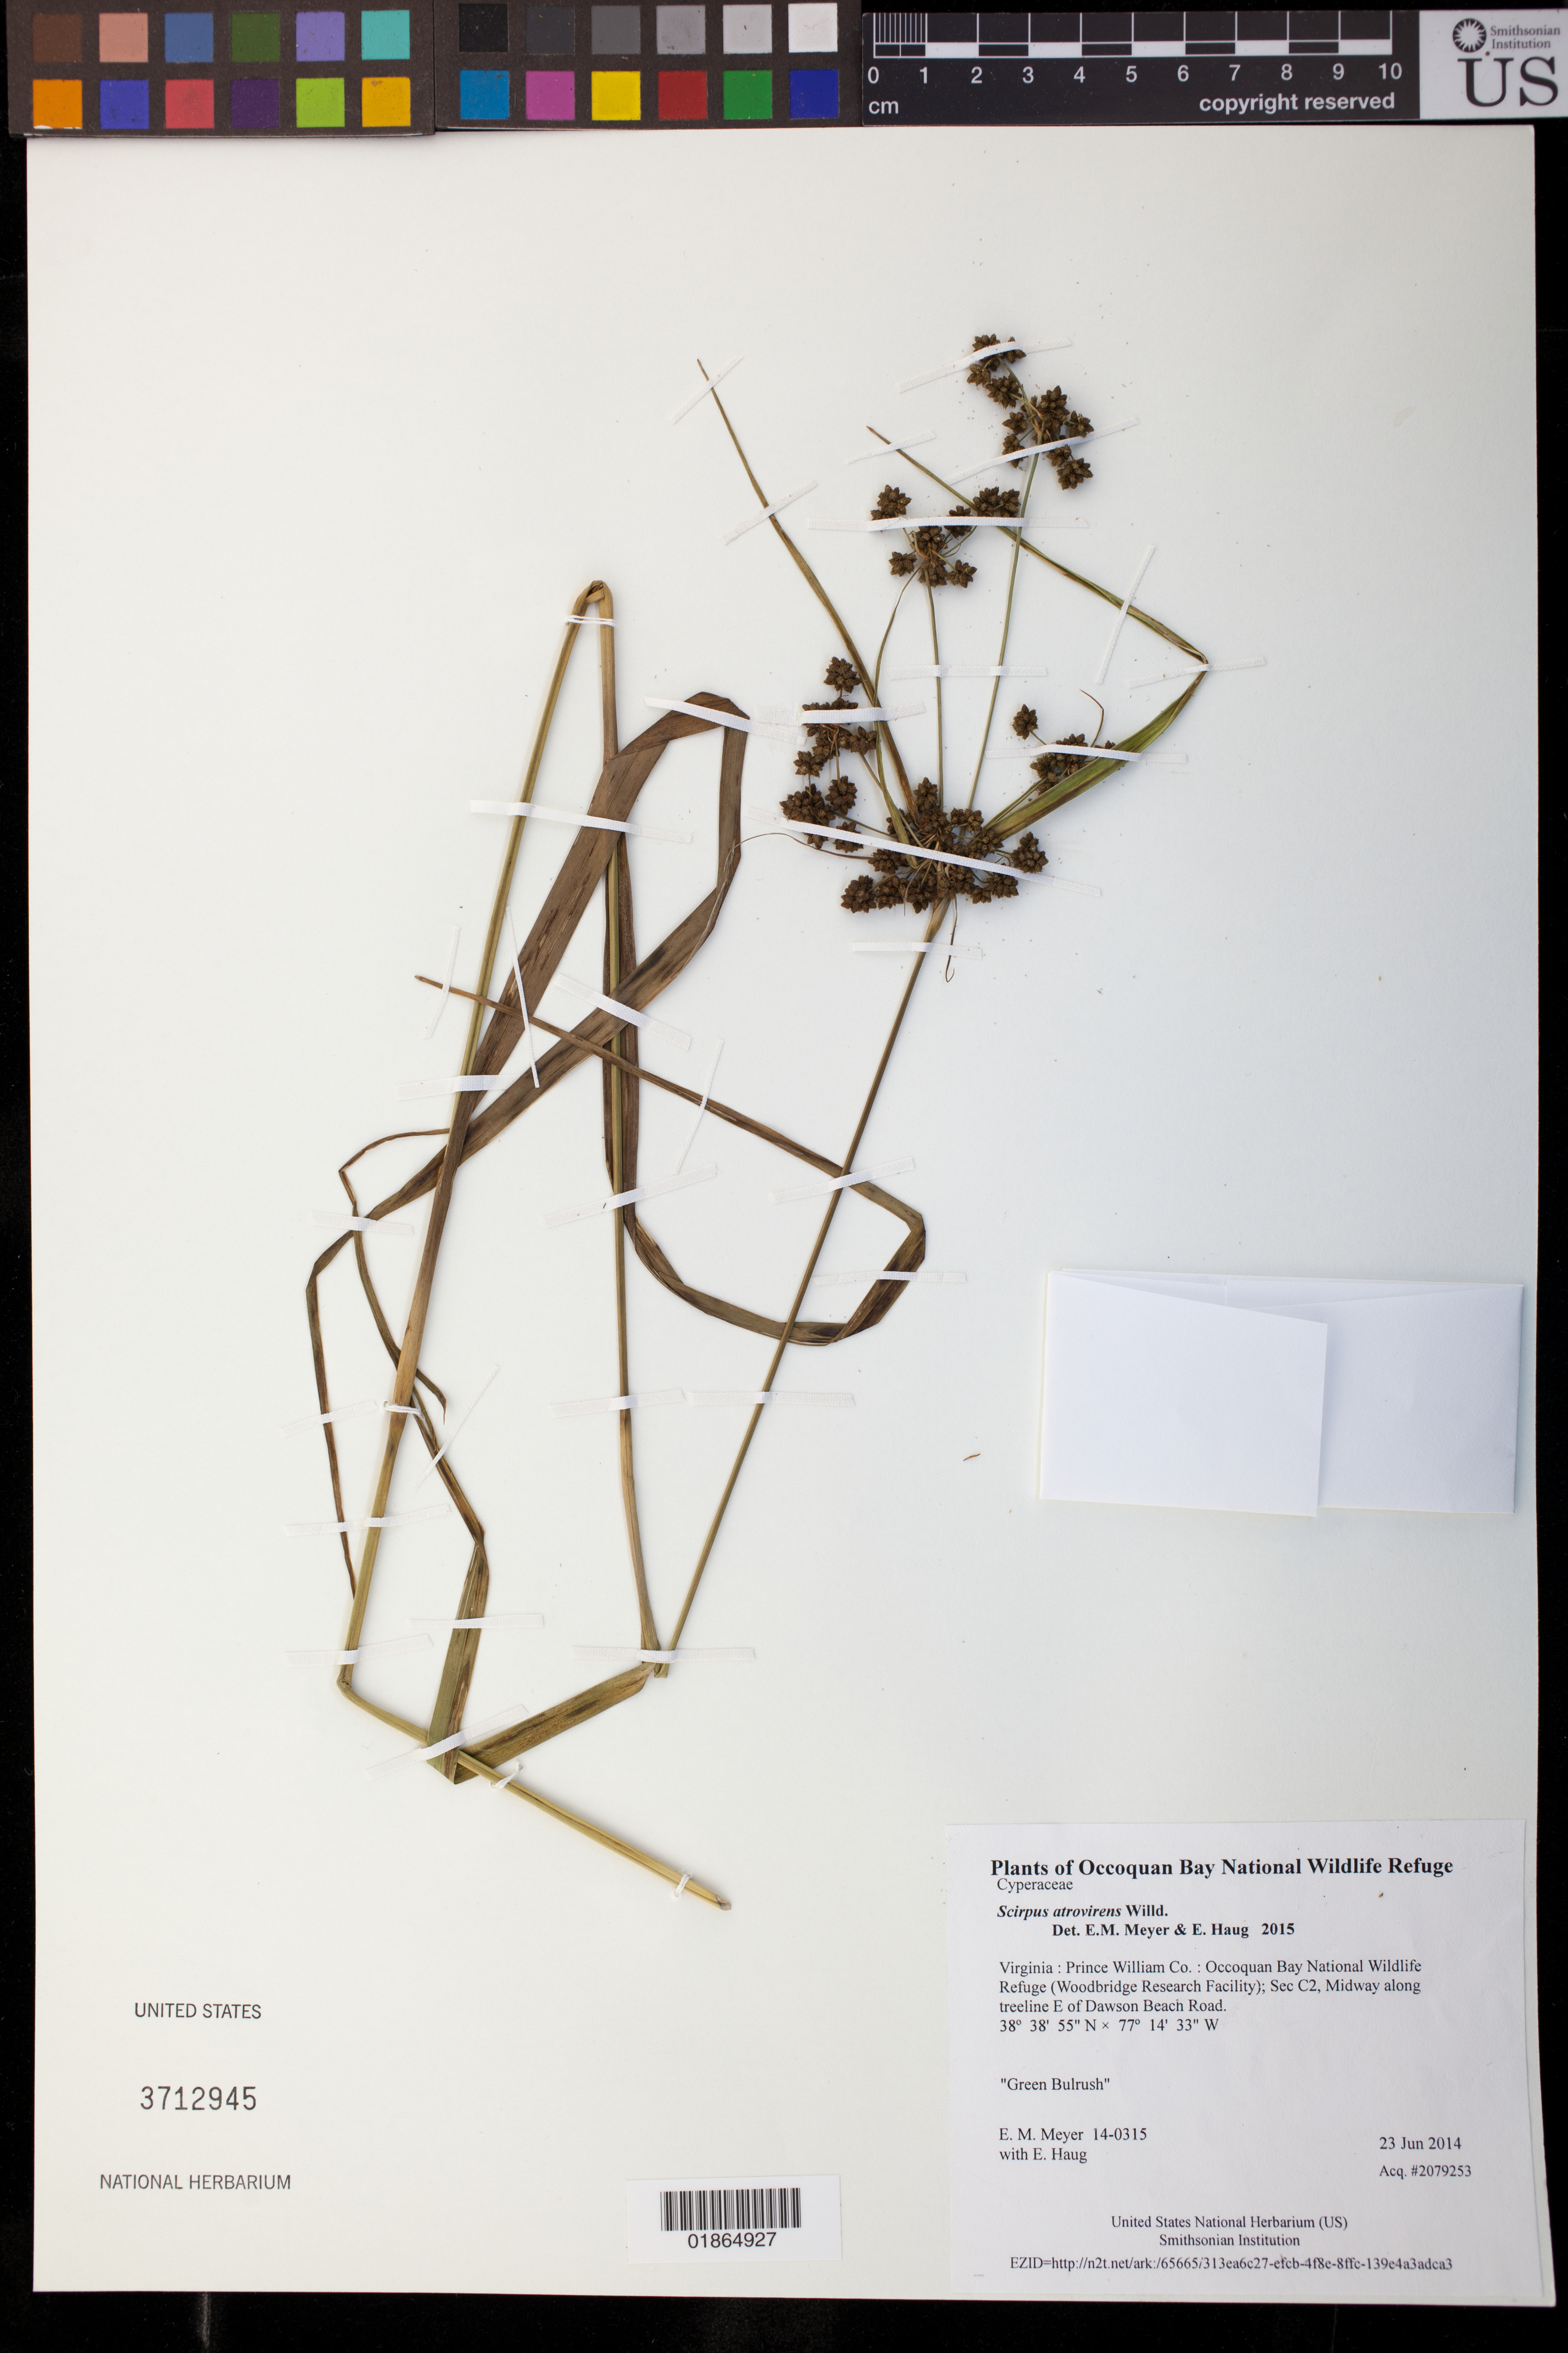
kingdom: Plantae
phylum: Tracheophyta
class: Liliopsida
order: Poales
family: Cyperaceae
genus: Scirpus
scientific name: Scirpus georgianus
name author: R.M. Harper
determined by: Strong, Mark T., (BOT), Smithsonian Institution - National Museum of Natural History (UNITED STATES)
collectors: E. M. Meyer & E. Haug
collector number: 14-0315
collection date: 2014-06-23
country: United States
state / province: Virginia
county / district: Prince William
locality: Occoquan Bay National Wildlife Refuge (Woodbridge Research Facility); Sec C2, Midway along treeline E of Dawson Beach Road.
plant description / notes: Green Bulrush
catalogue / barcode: US 3712945